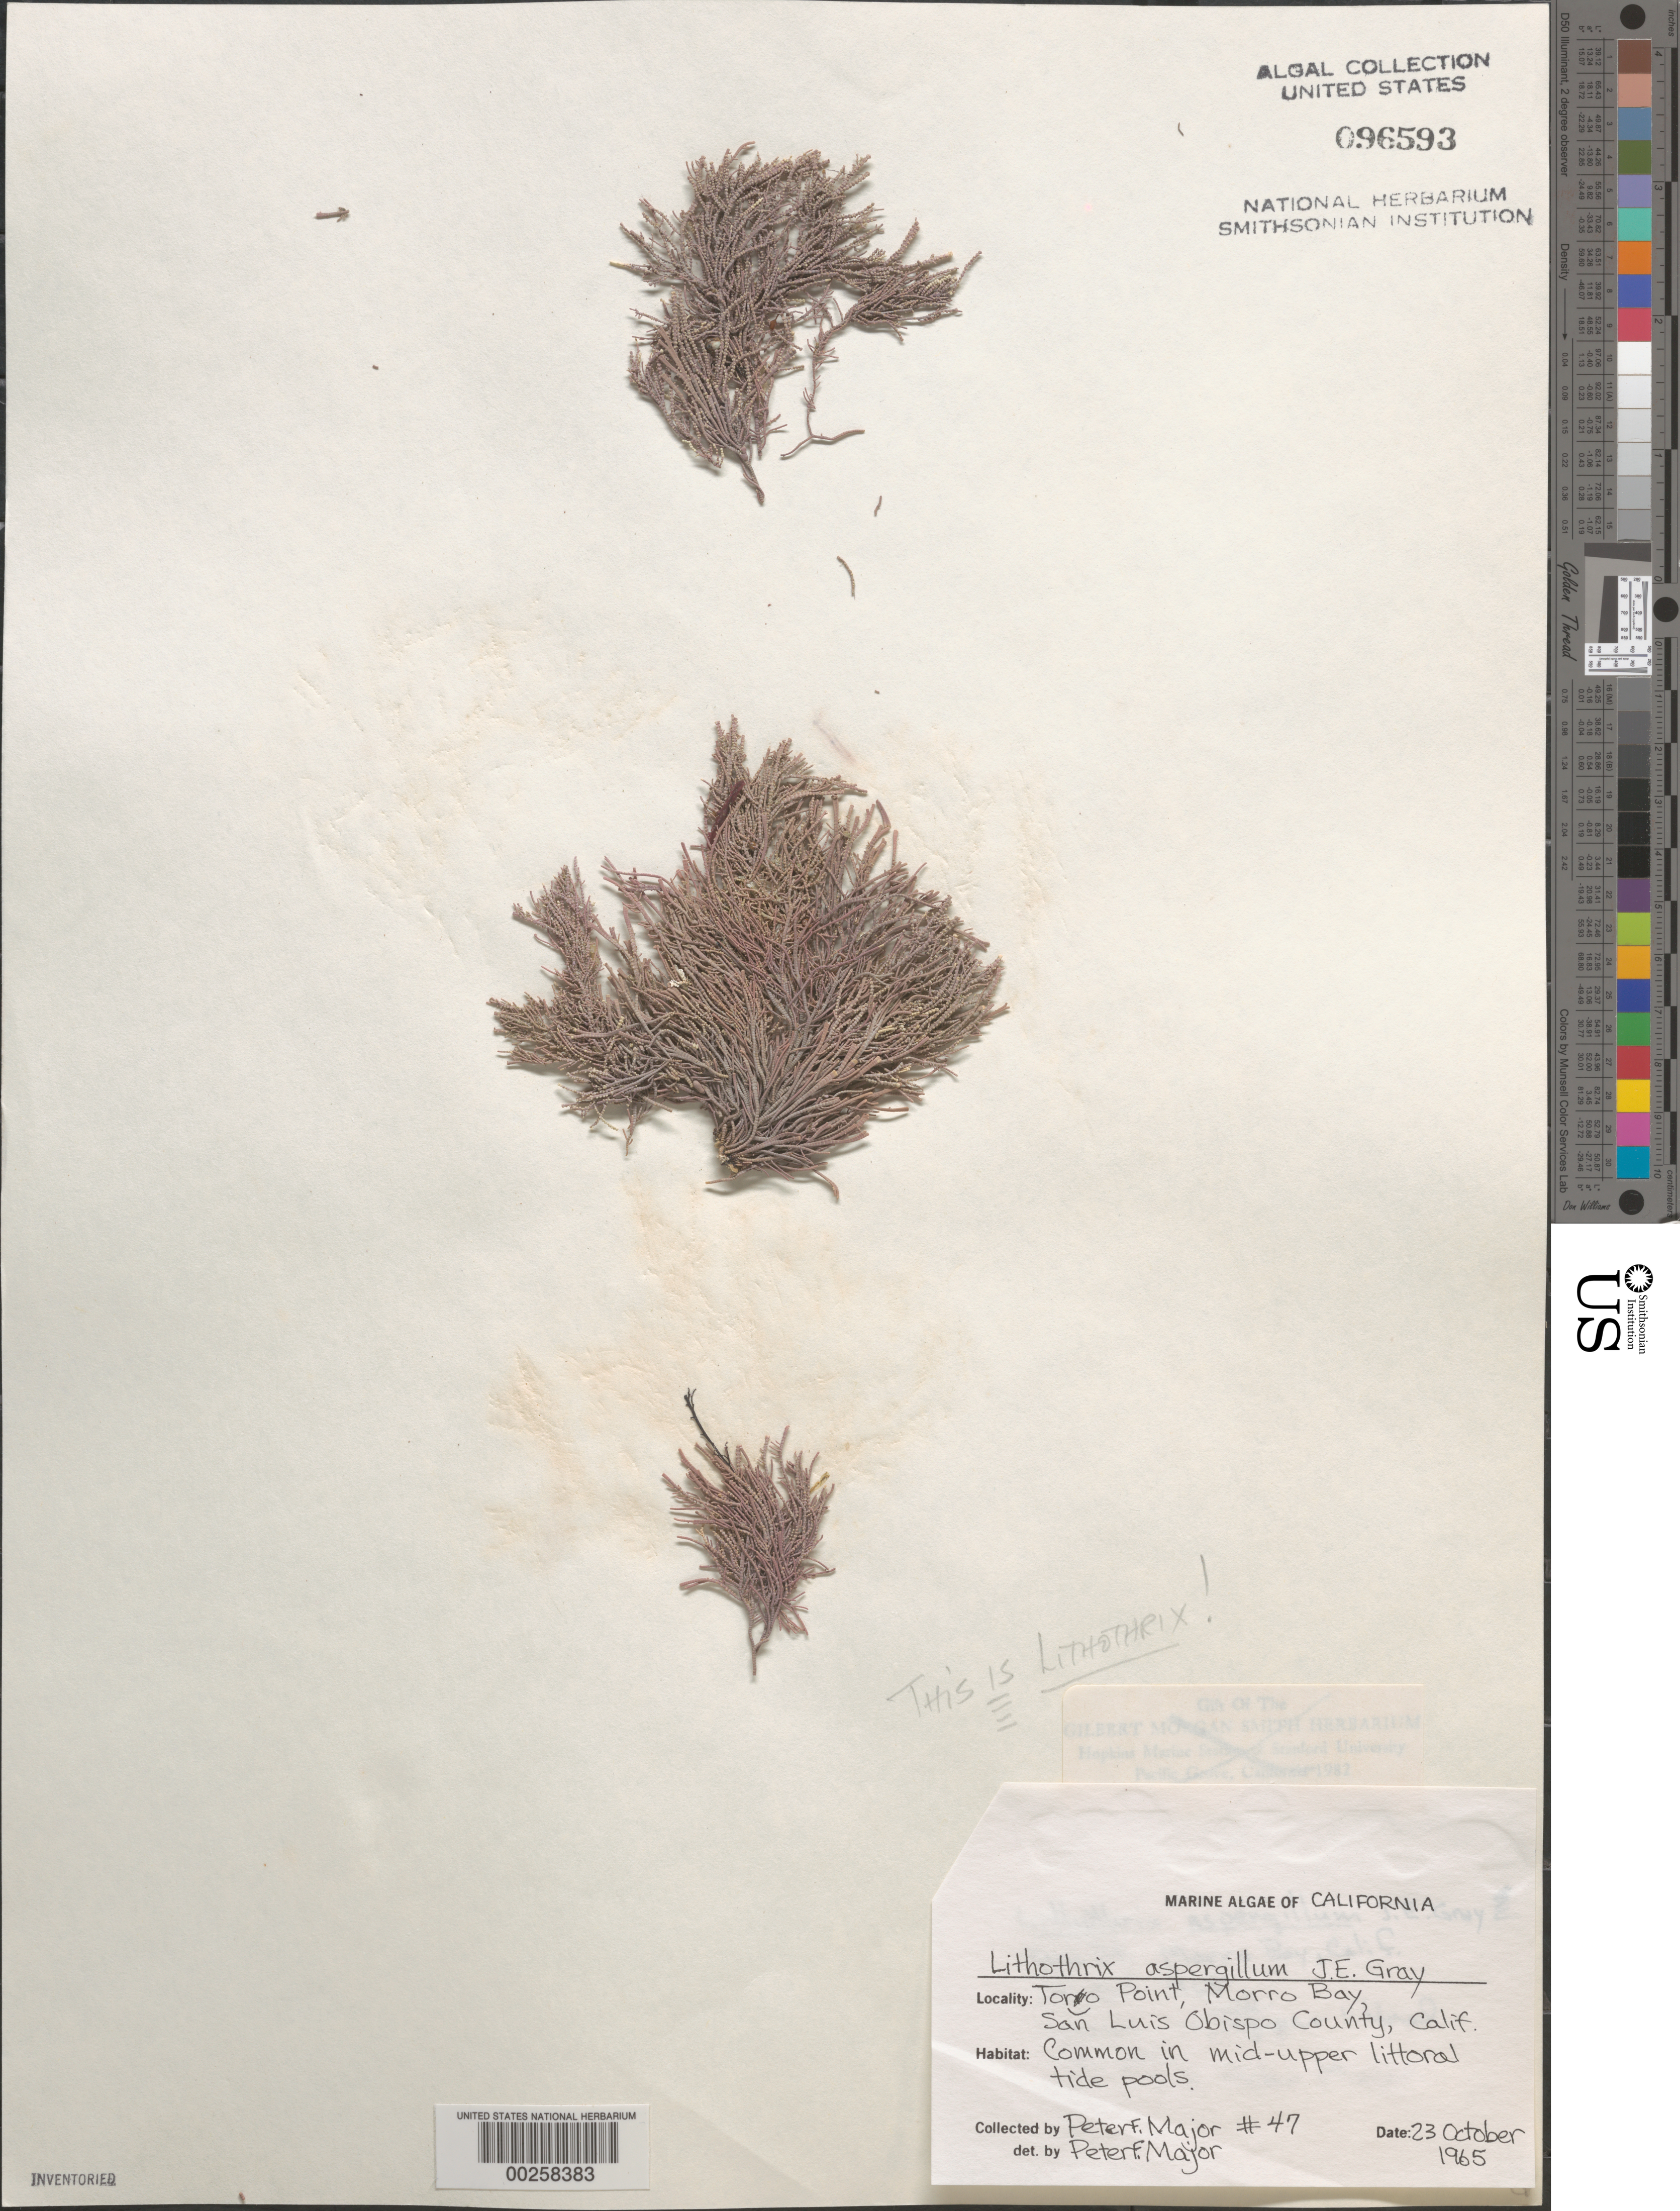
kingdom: Plantae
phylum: Rhodophyta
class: Florideophyceae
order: Corallinales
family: Lithophyllaceae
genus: Lithothrix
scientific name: Lithothrix aspergillum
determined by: Sims, Robert H.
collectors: P. Major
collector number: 47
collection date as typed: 23 Oct 1965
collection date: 1965-10-23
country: United States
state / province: California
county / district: San Luis Obispo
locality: Toro Point, Morro Bay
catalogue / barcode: US 96593